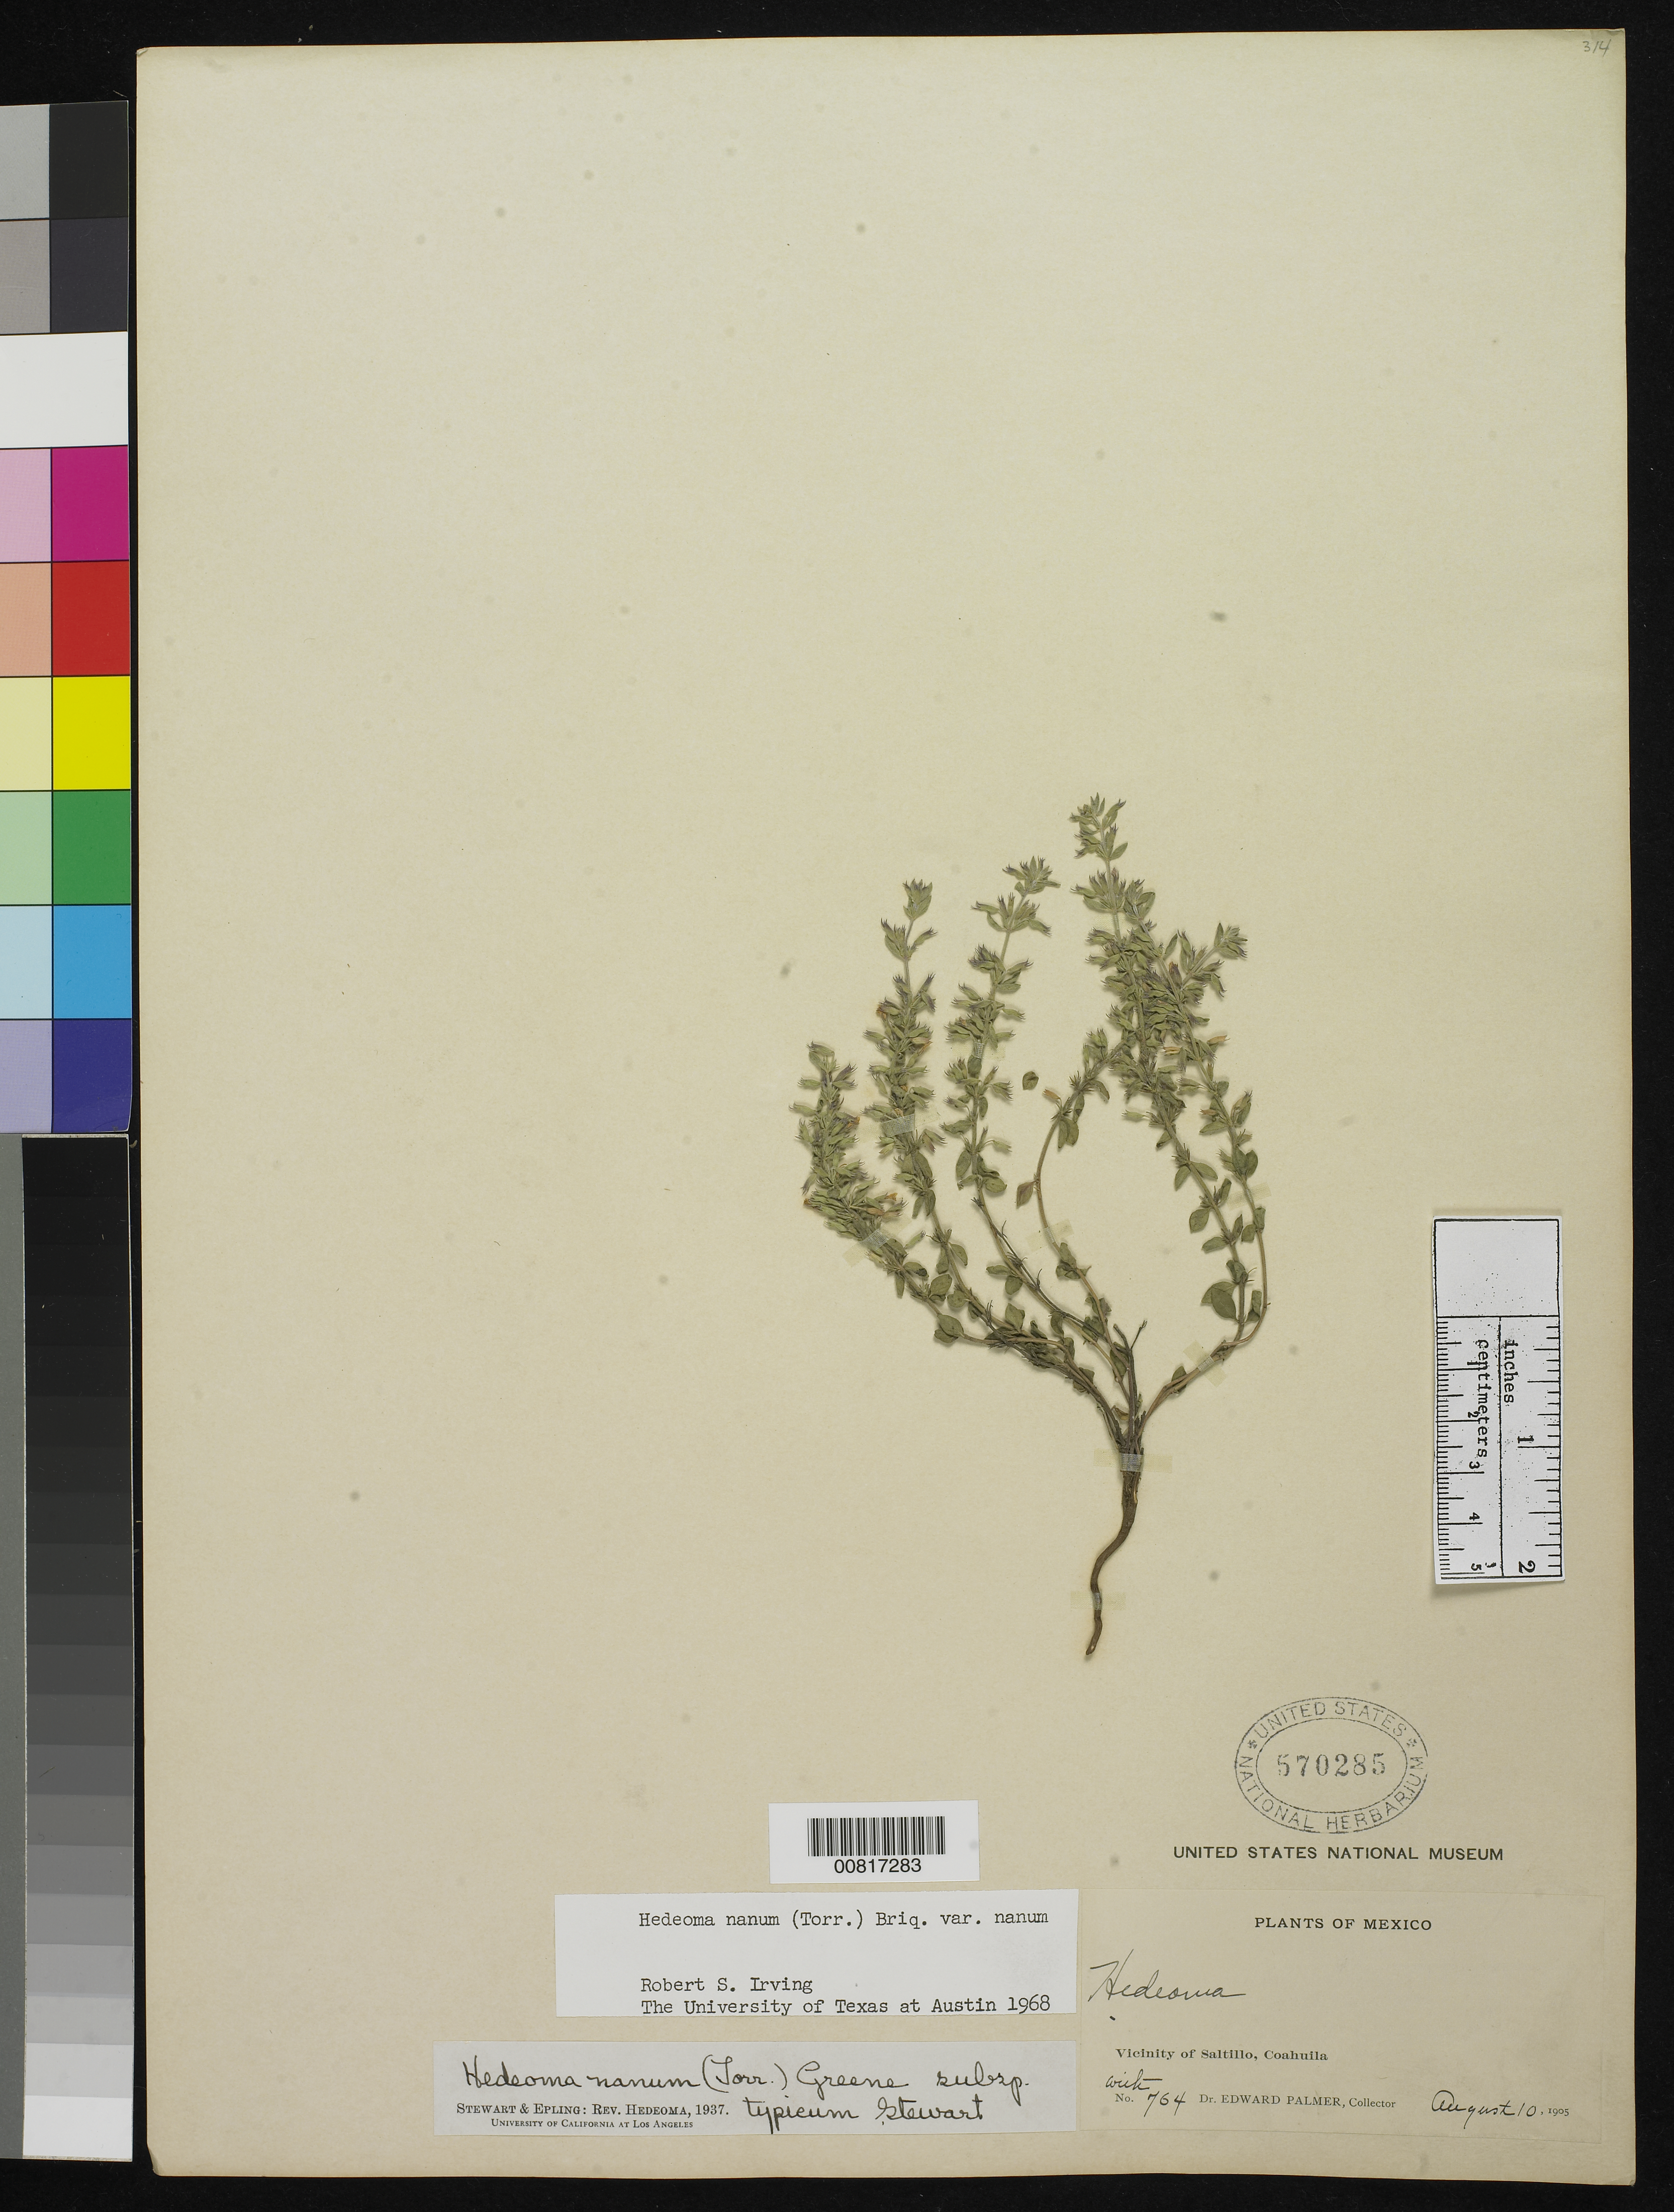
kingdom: Plantae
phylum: Tracheophyta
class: Magnoliopsida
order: Lamiales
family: Lamiaceae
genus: Hedeoma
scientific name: Hedeoma nana var. nana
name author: (Torr.) Briq.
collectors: E. Palmer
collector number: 764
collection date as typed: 10 Aug 1905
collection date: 1905-08-10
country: Mexico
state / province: Coahuila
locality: Vicinity of Saltillo, Coahuila.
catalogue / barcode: US 570285